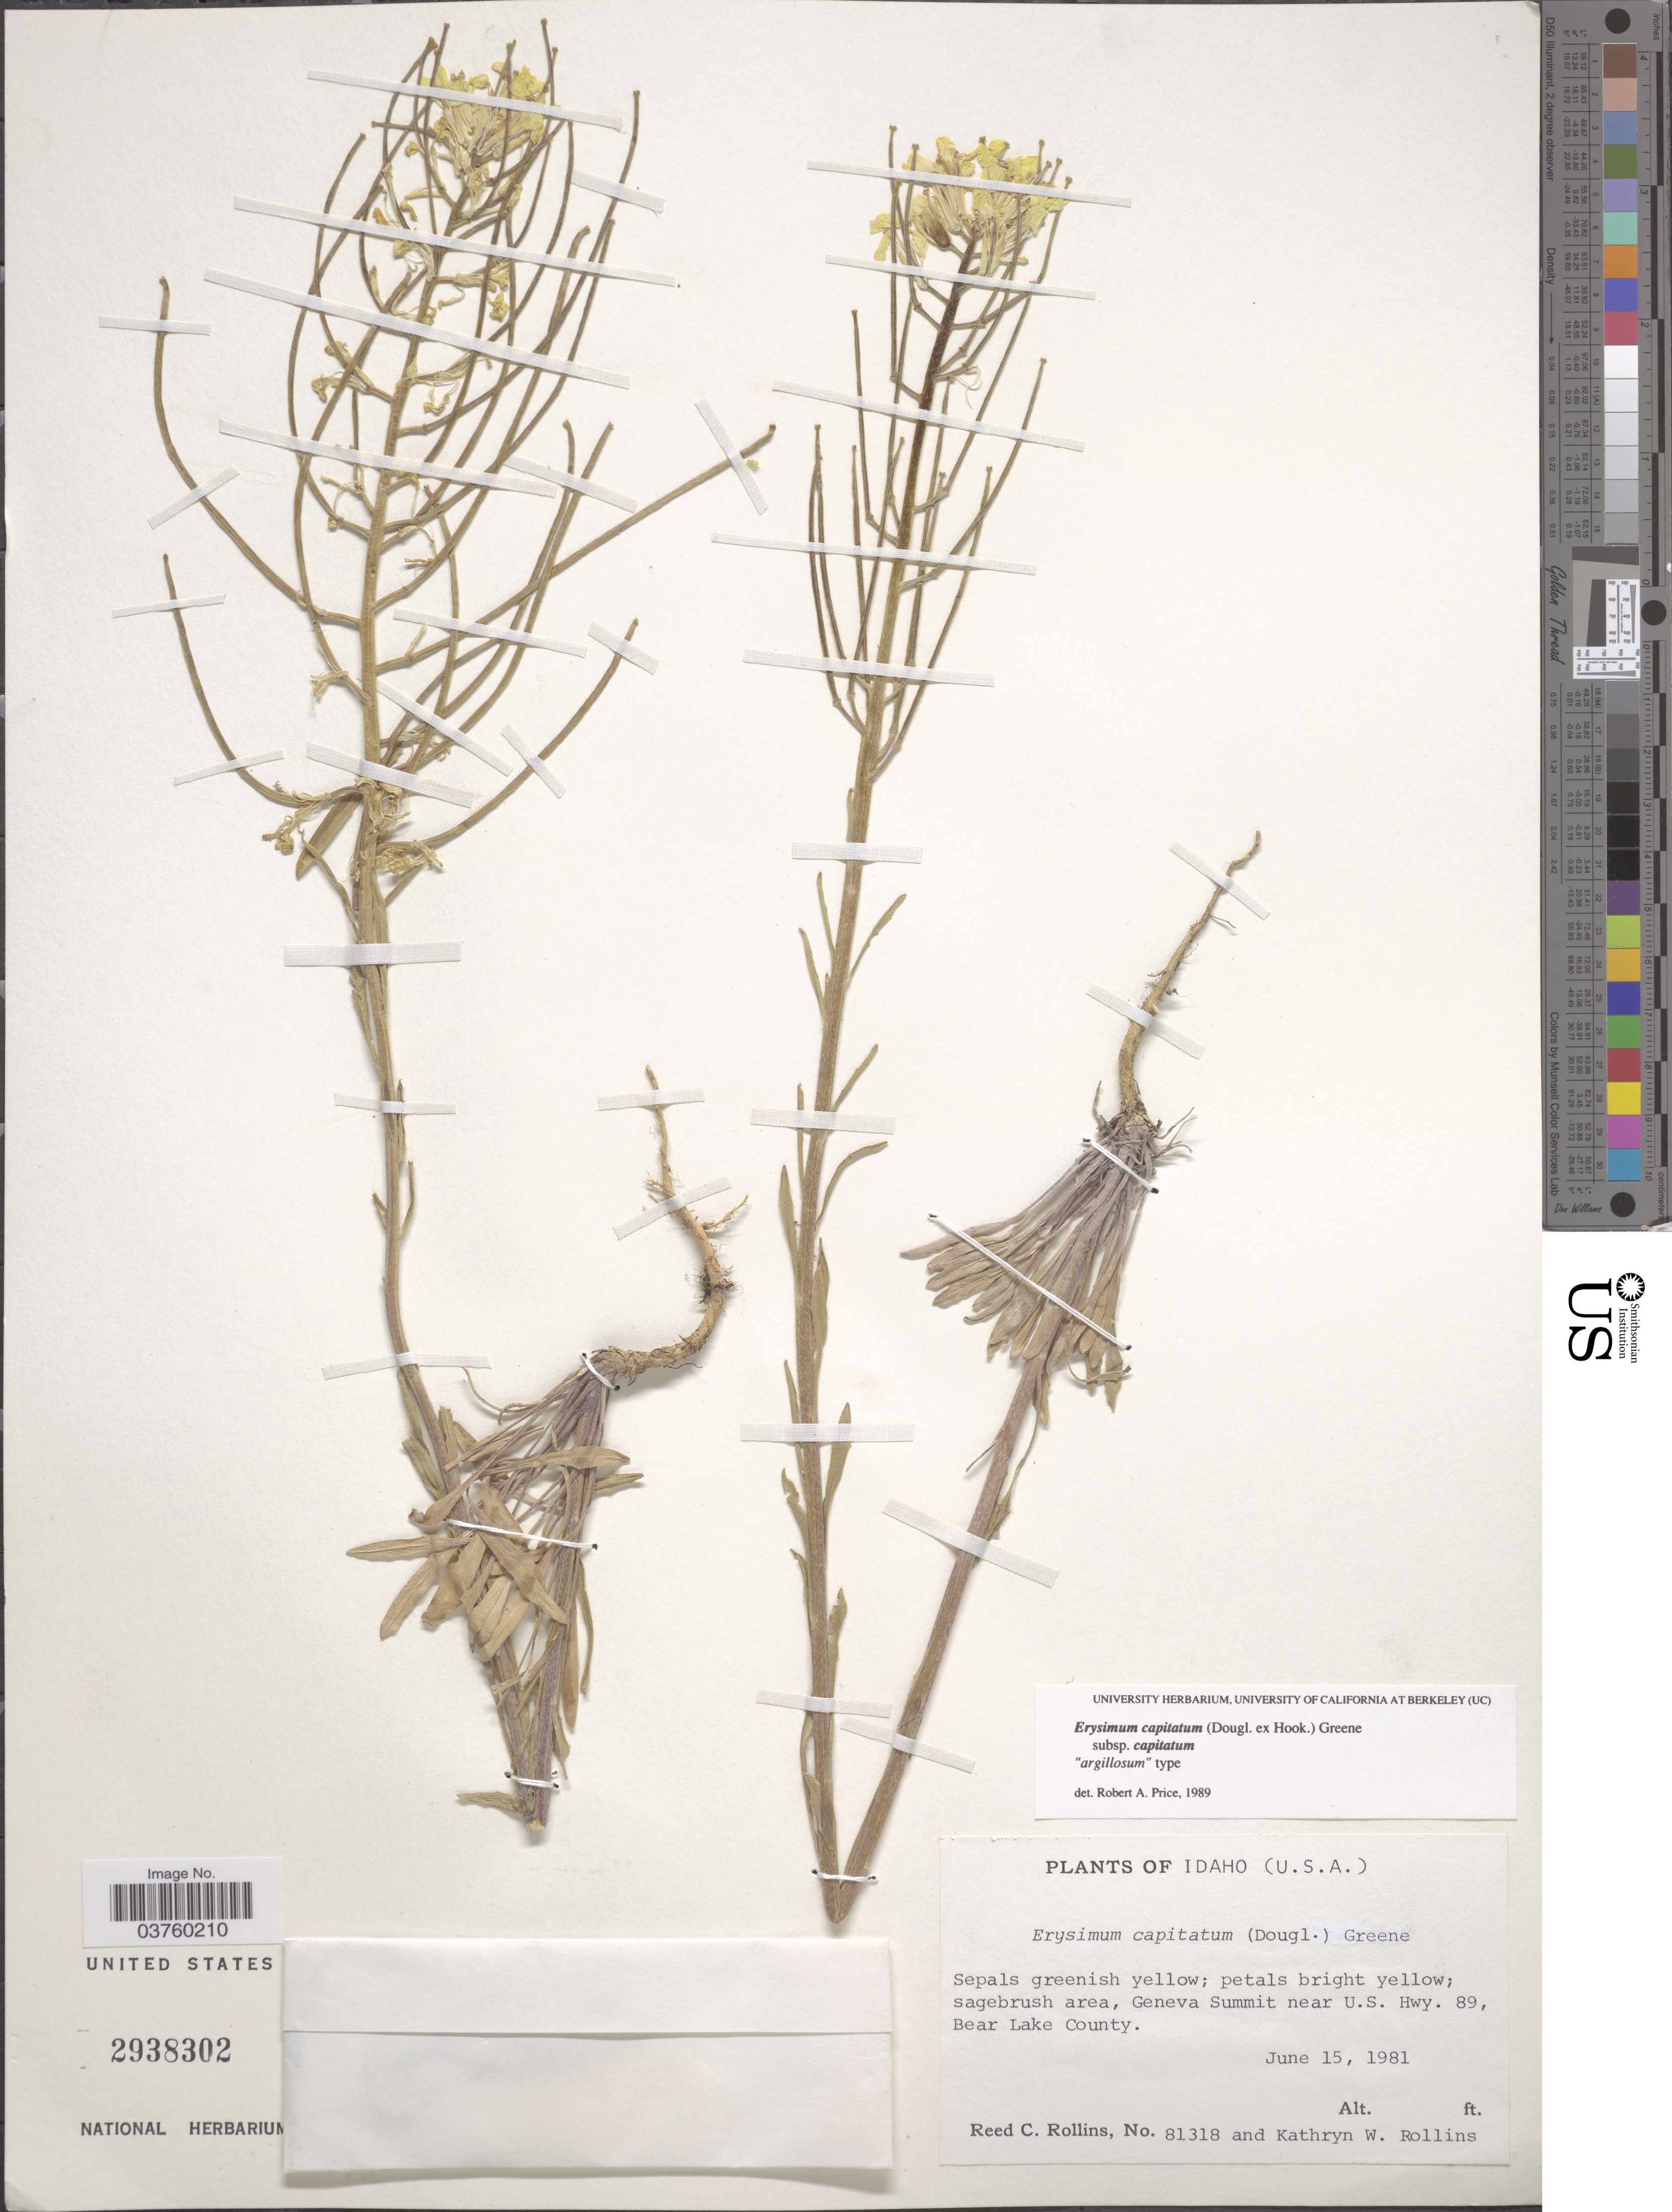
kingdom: Plantae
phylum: Tracheophyta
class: Magnoliopsida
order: Brassicales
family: Brassicaceae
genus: Erysimum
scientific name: Erysimum capitatum subsp. capitatum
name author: (Douglas ex Hook.) Greene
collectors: R. C. Rollins & K. W. Rollins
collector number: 81318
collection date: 1981-06-15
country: United States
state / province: Idaho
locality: Sagebrush area, Geneva Summit near U.S. Hwy. 89, Bear Lake County.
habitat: sagebrush area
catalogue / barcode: US 2938302